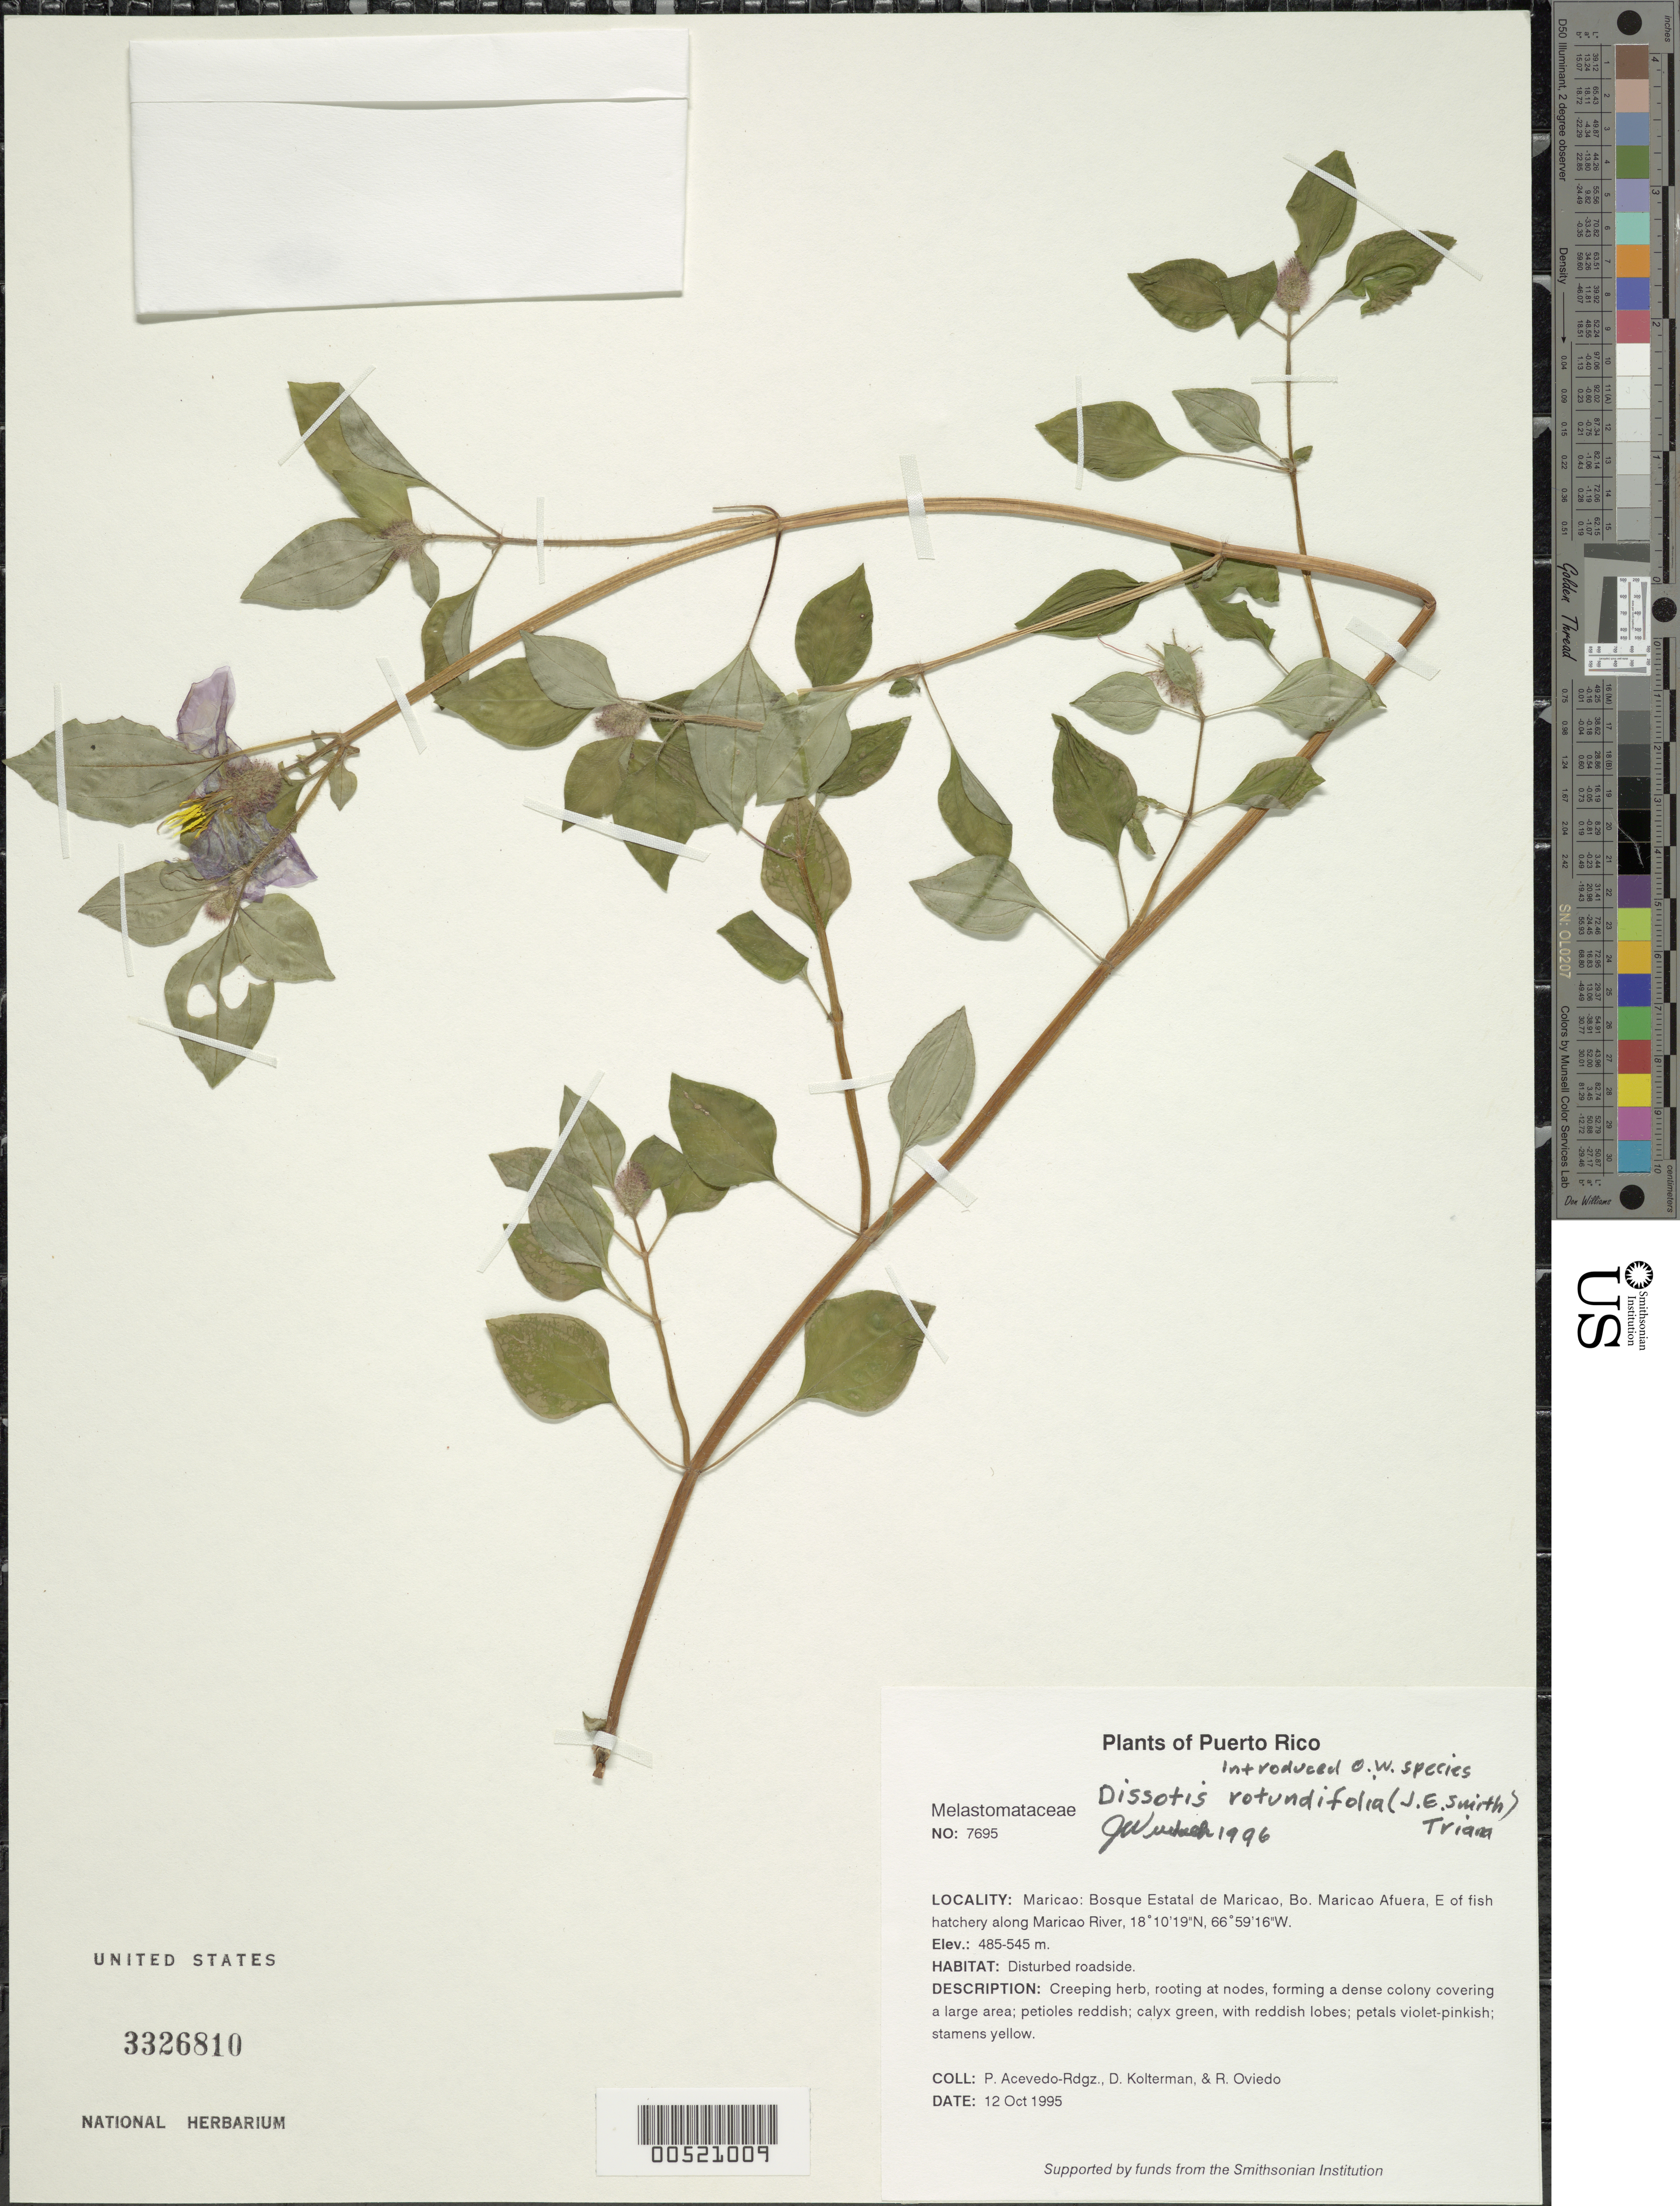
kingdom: Plantae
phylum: Tracheophyta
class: Magnoliopsida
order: Myrtales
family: Melastomataceae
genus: Heterotis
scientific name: Heterotis rotundifolia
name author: (Sm.) Jacq.-Fél.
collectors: P. Acevedo-Rodr., G. J. Breckon, J. A. Cedeño M. & R. Oviedo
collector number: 7695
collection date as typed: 13 Oct 1995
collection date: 1995-10-13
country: Puerto Rico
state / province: Maricao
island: Puerto Rico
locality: Maricao: Bosque Estatal de Maricao, Bo. Maricao Afuera, E of fish hatchery along Maricao River.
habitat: Disturbed roadside.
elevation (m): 485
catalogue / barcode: US 3326810